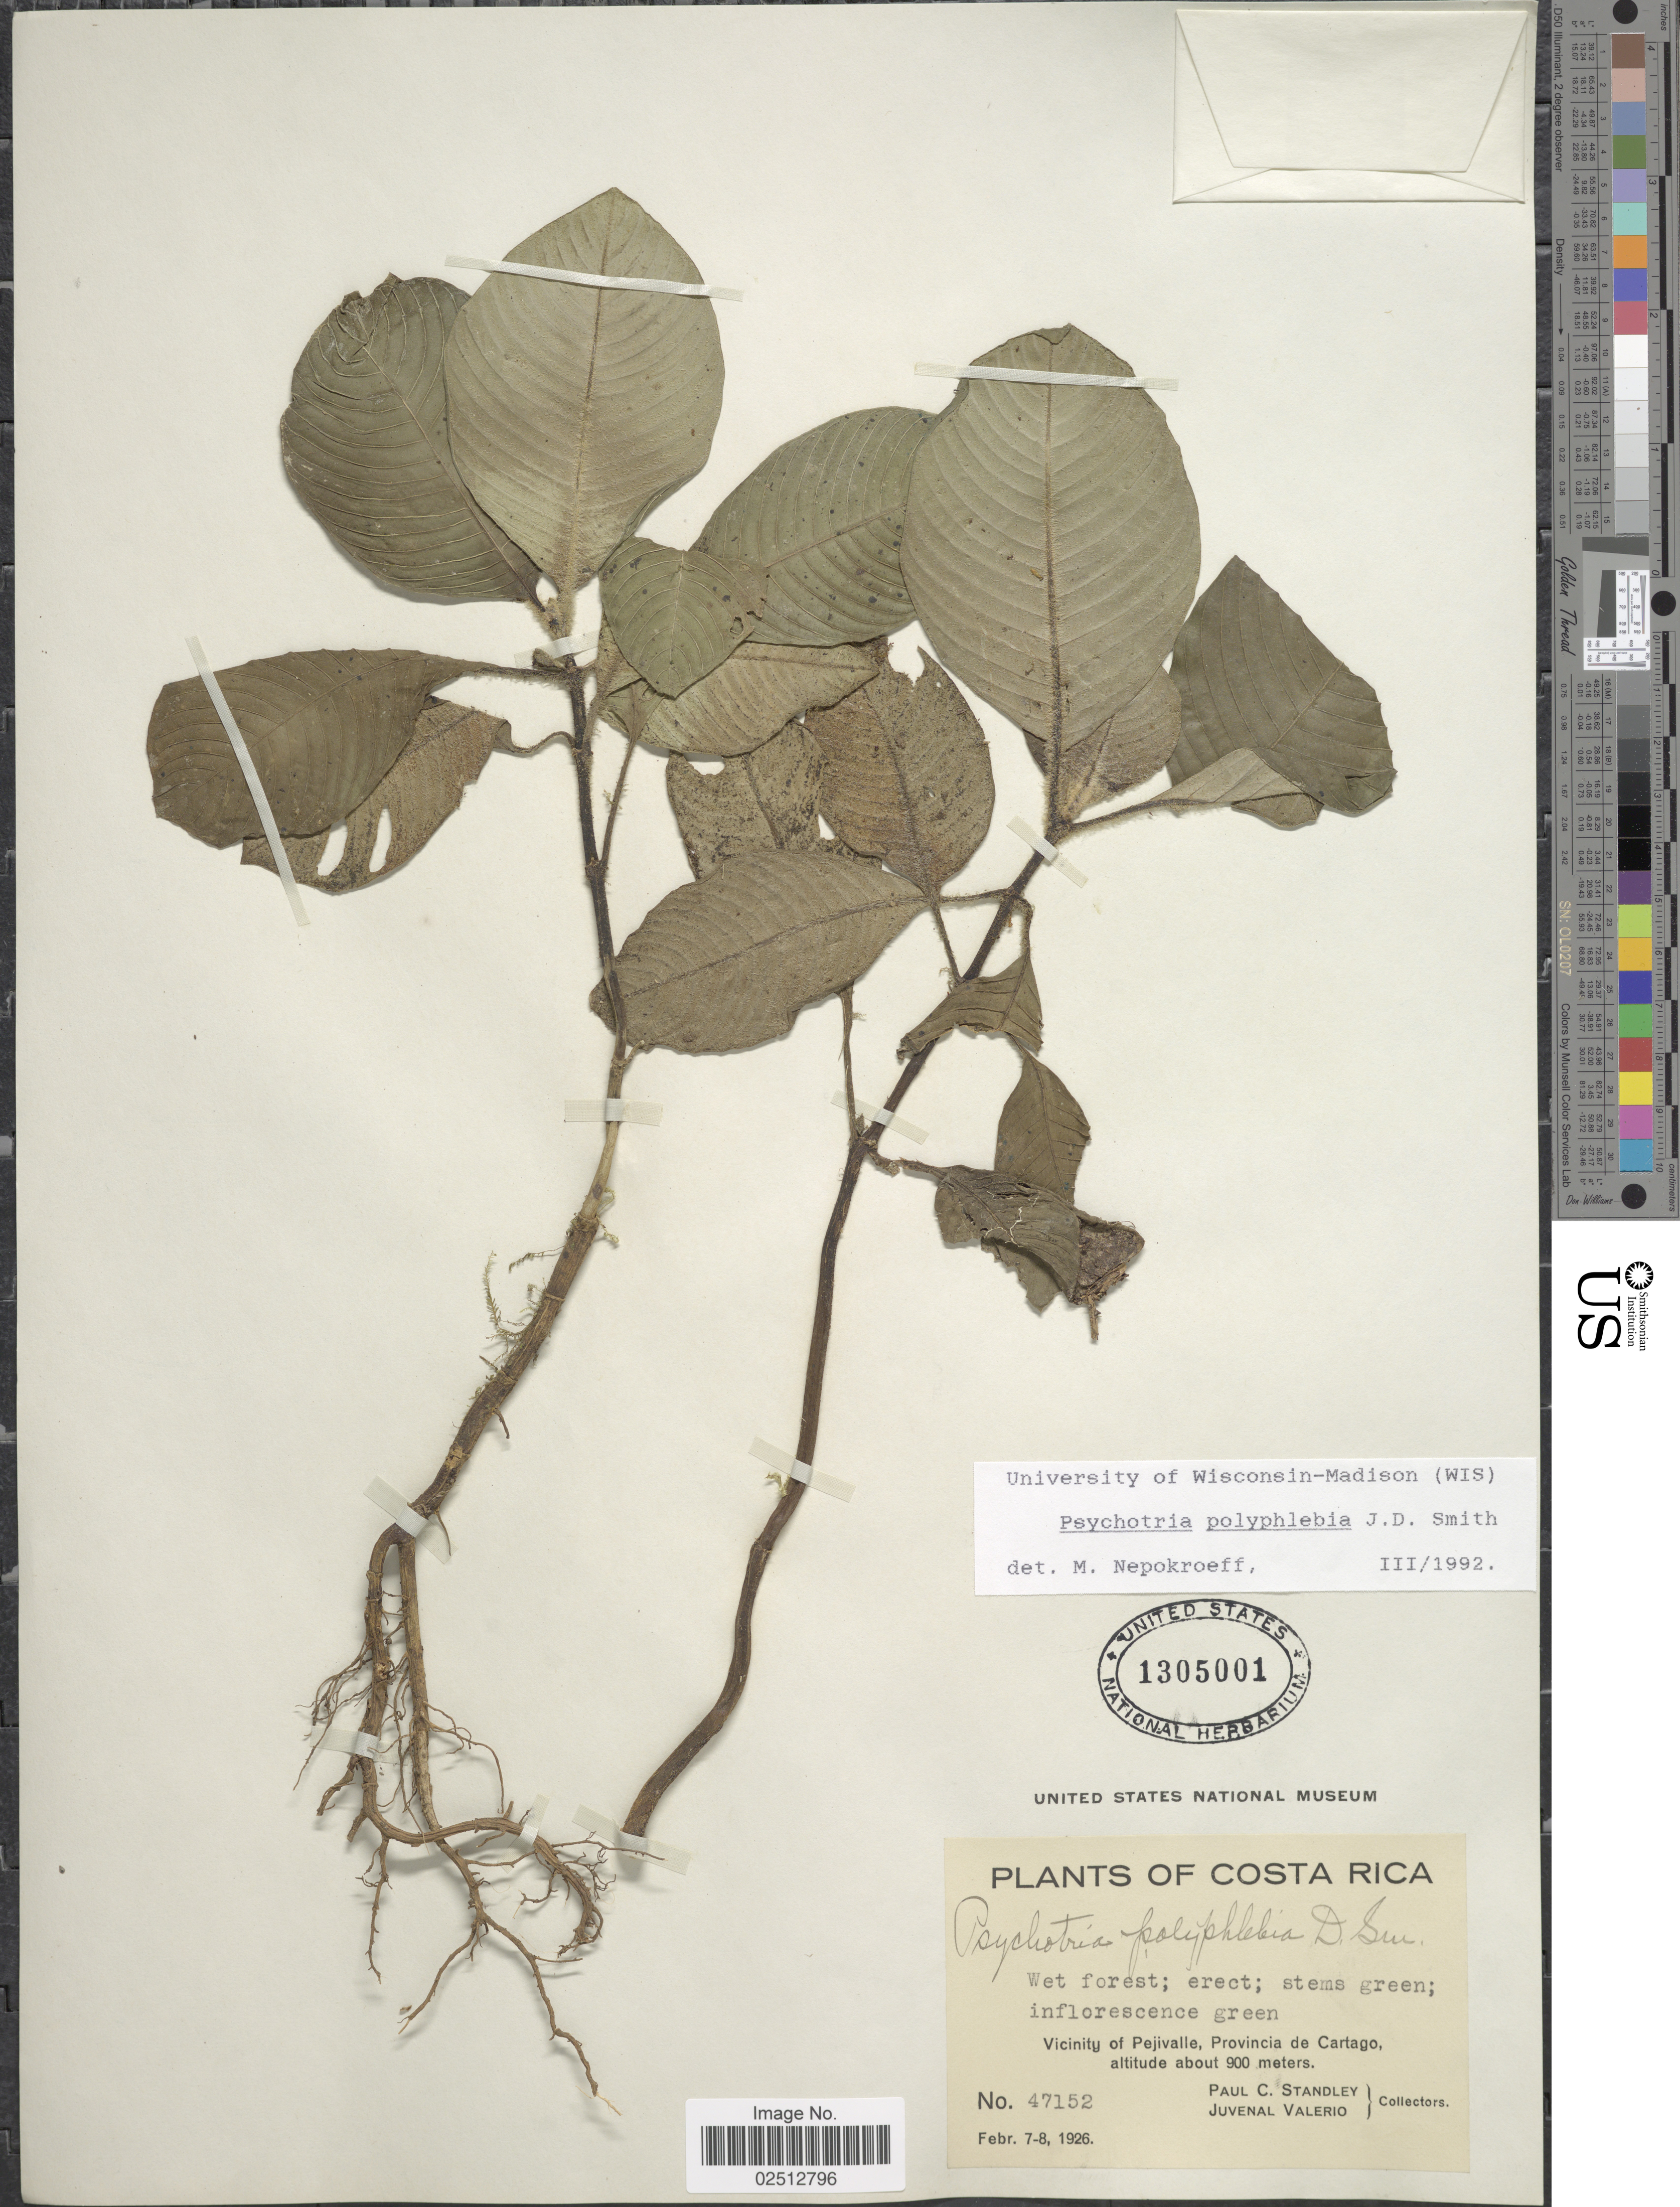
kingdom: Plantae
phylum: Tracheophyta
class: Magnoliopsida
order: Gentianales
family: Rubiaceae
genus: Psychotria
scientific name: Psychotria polyphlebia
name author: Donn. Sm.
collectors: P. C. Standley & J. Valerio R.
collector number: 47152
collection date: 1926-02-07/1926-02-08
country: Costa Rica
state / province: Cartago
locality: Vicinity of Pejivalle, Provincia de Cartago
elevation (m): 900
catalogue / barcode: US 1305001